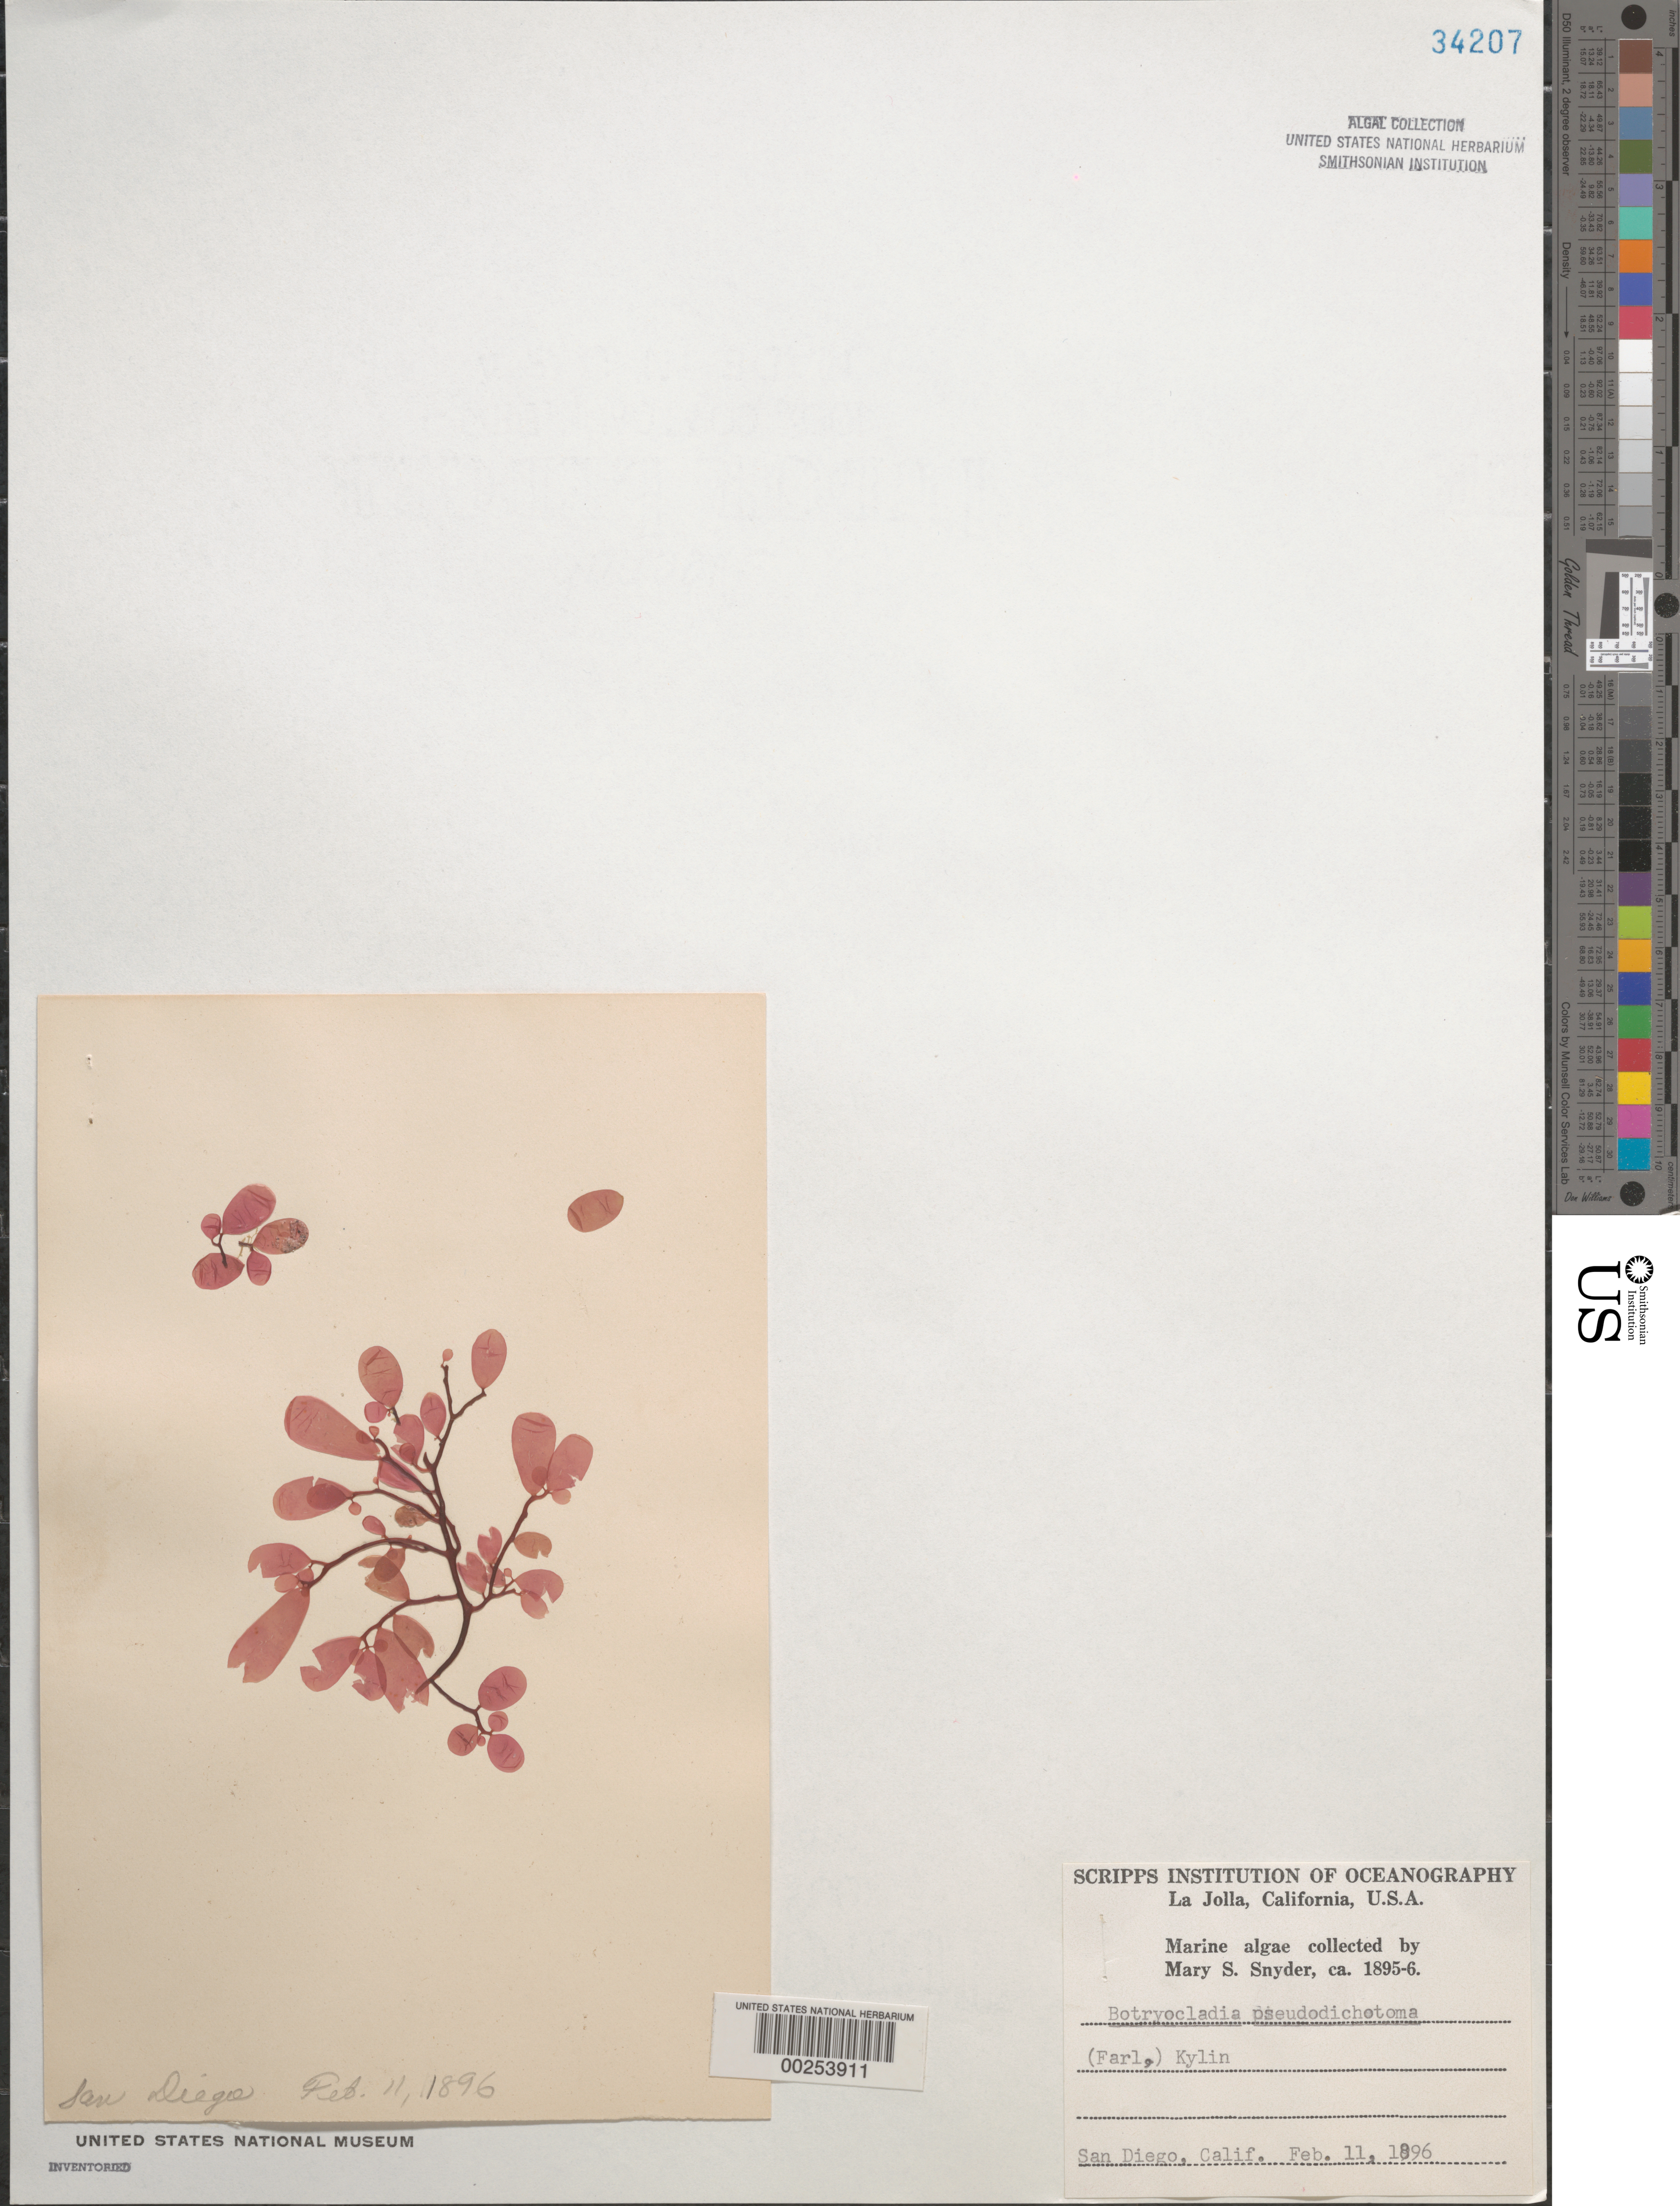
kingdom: Plantae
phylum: Rhodophyta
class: Florideophyceae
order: Rhodymeniales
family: Rhodymeniaceae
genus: Botryocladia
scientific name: Botryocladia pseudodichotoma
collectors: M. Snyder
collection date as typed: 11 Feb 1896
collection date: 1896-02-11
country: United States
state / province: California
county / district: San Diego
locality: San Diego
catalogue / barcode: US 34207